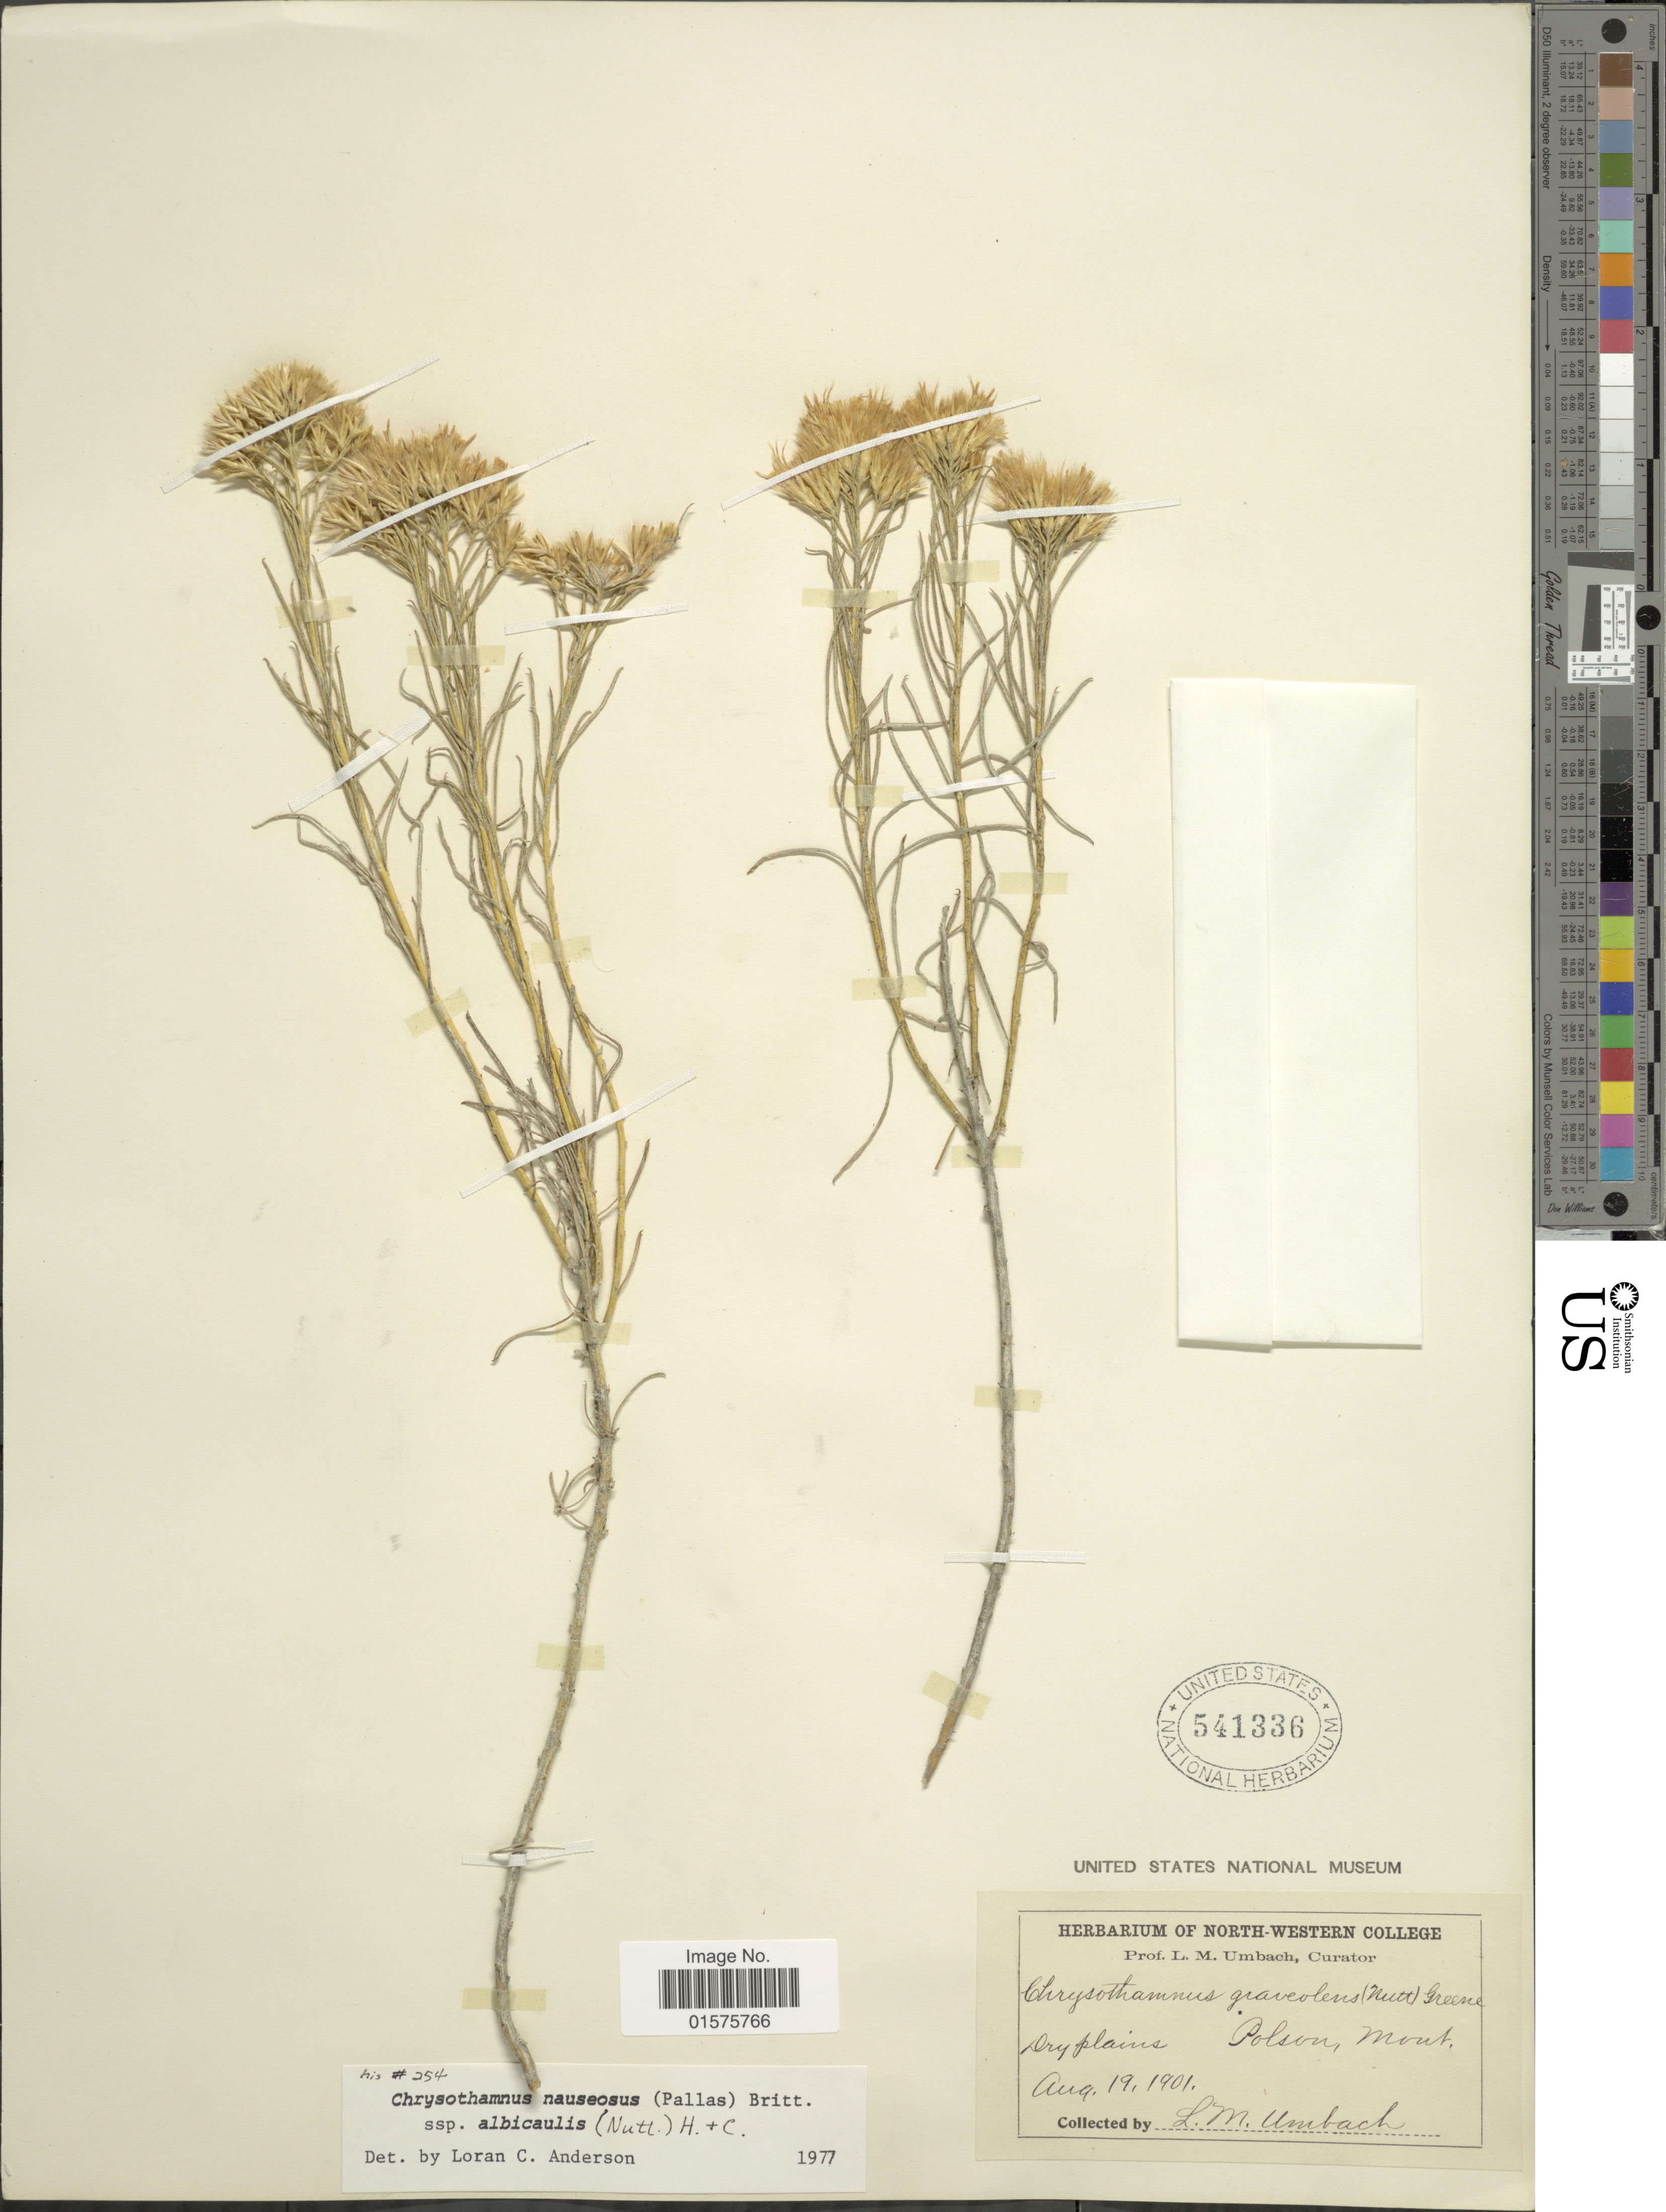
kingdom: Plantae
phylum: Tracheophyta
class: Magnoliopsida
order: Asterales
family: Asteraceae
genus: Ericameria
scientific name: Ericameria nauseosa var. speciosa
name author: (Nutt.) G.L. Nesom & G.I. Baird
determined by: Urbatsch, Lowell E., Curator (LSU), Louisiana State University (UNITED STATES)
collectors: L. M. Umbach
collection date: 1901-08-19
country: United States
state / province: Montana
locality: Polson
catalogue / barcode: US 541336